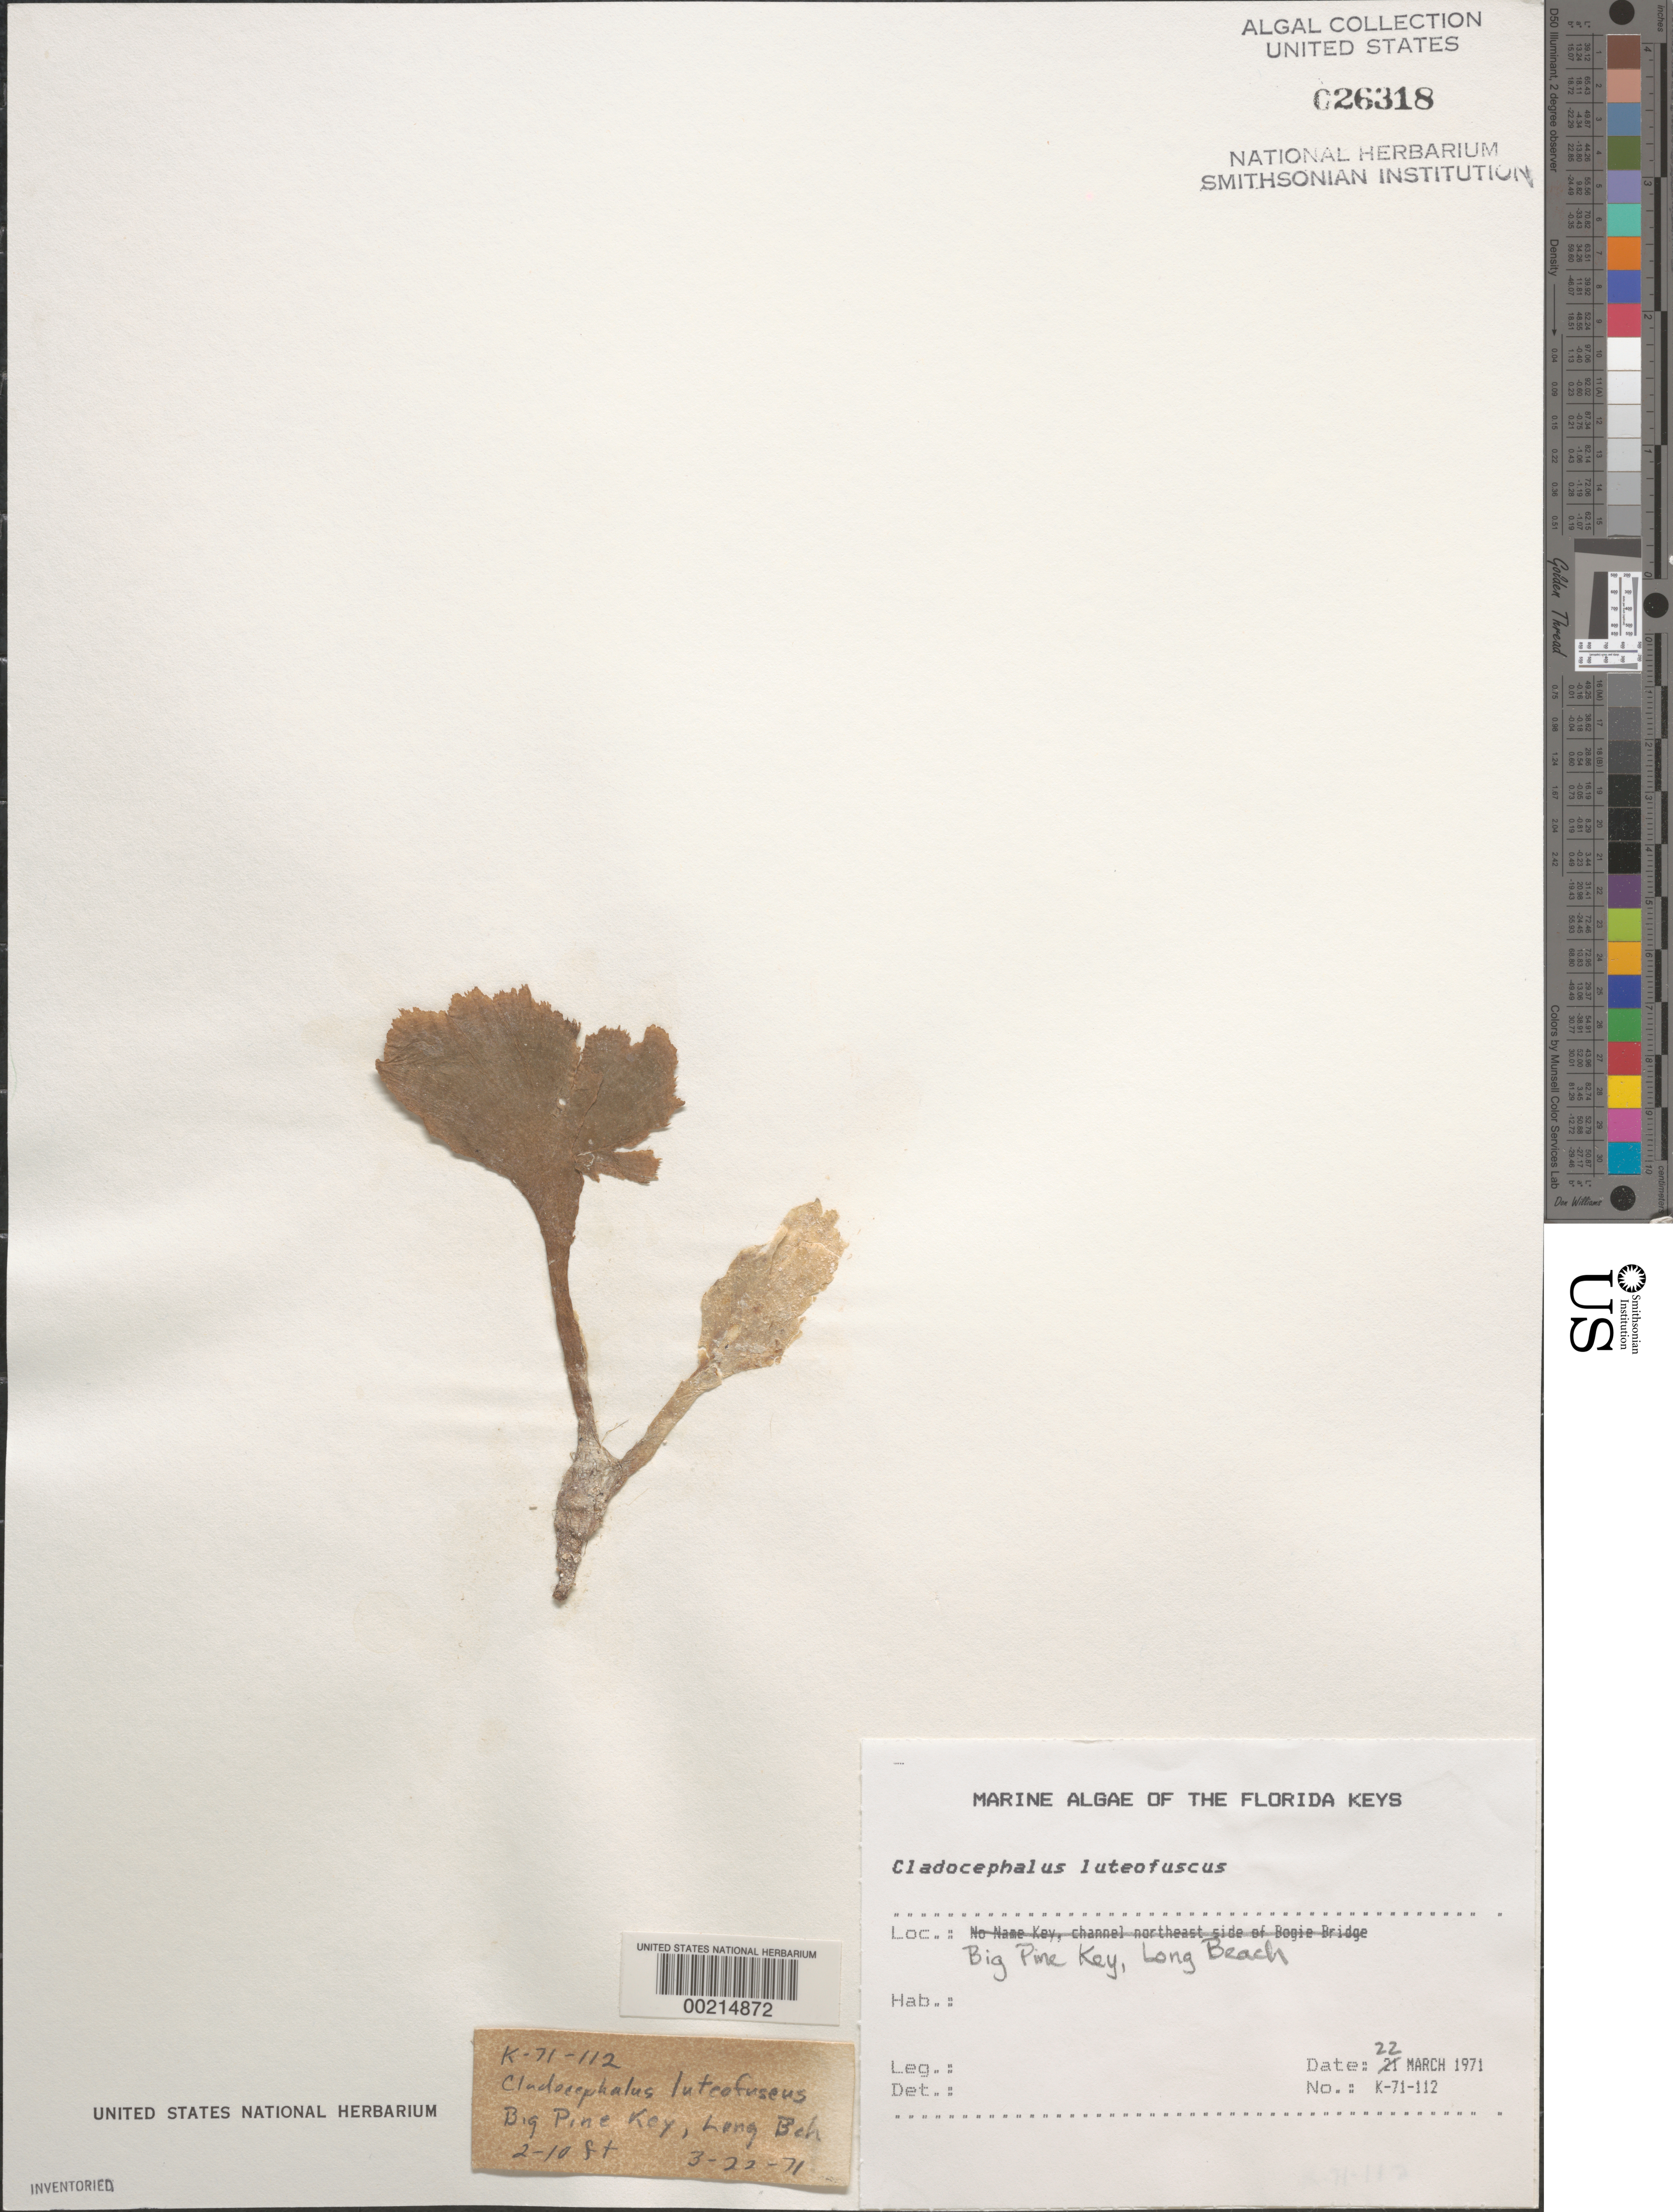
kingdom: Plantae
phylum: Chlorophyta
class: Ulvophyceae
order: Bryopsidales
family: Dichotomosiphonaceae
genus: Cladocephalus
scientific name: Cladocephalus luteofuscus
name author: (P. Crouan & H. Crouan) Børgesen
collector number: K-71-112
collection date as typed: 22 Mar 1971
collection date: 1971-03-22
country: United States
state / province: Florida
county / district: Monroe County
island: Big Pine Key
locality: Long Beach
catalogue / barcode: US 26318